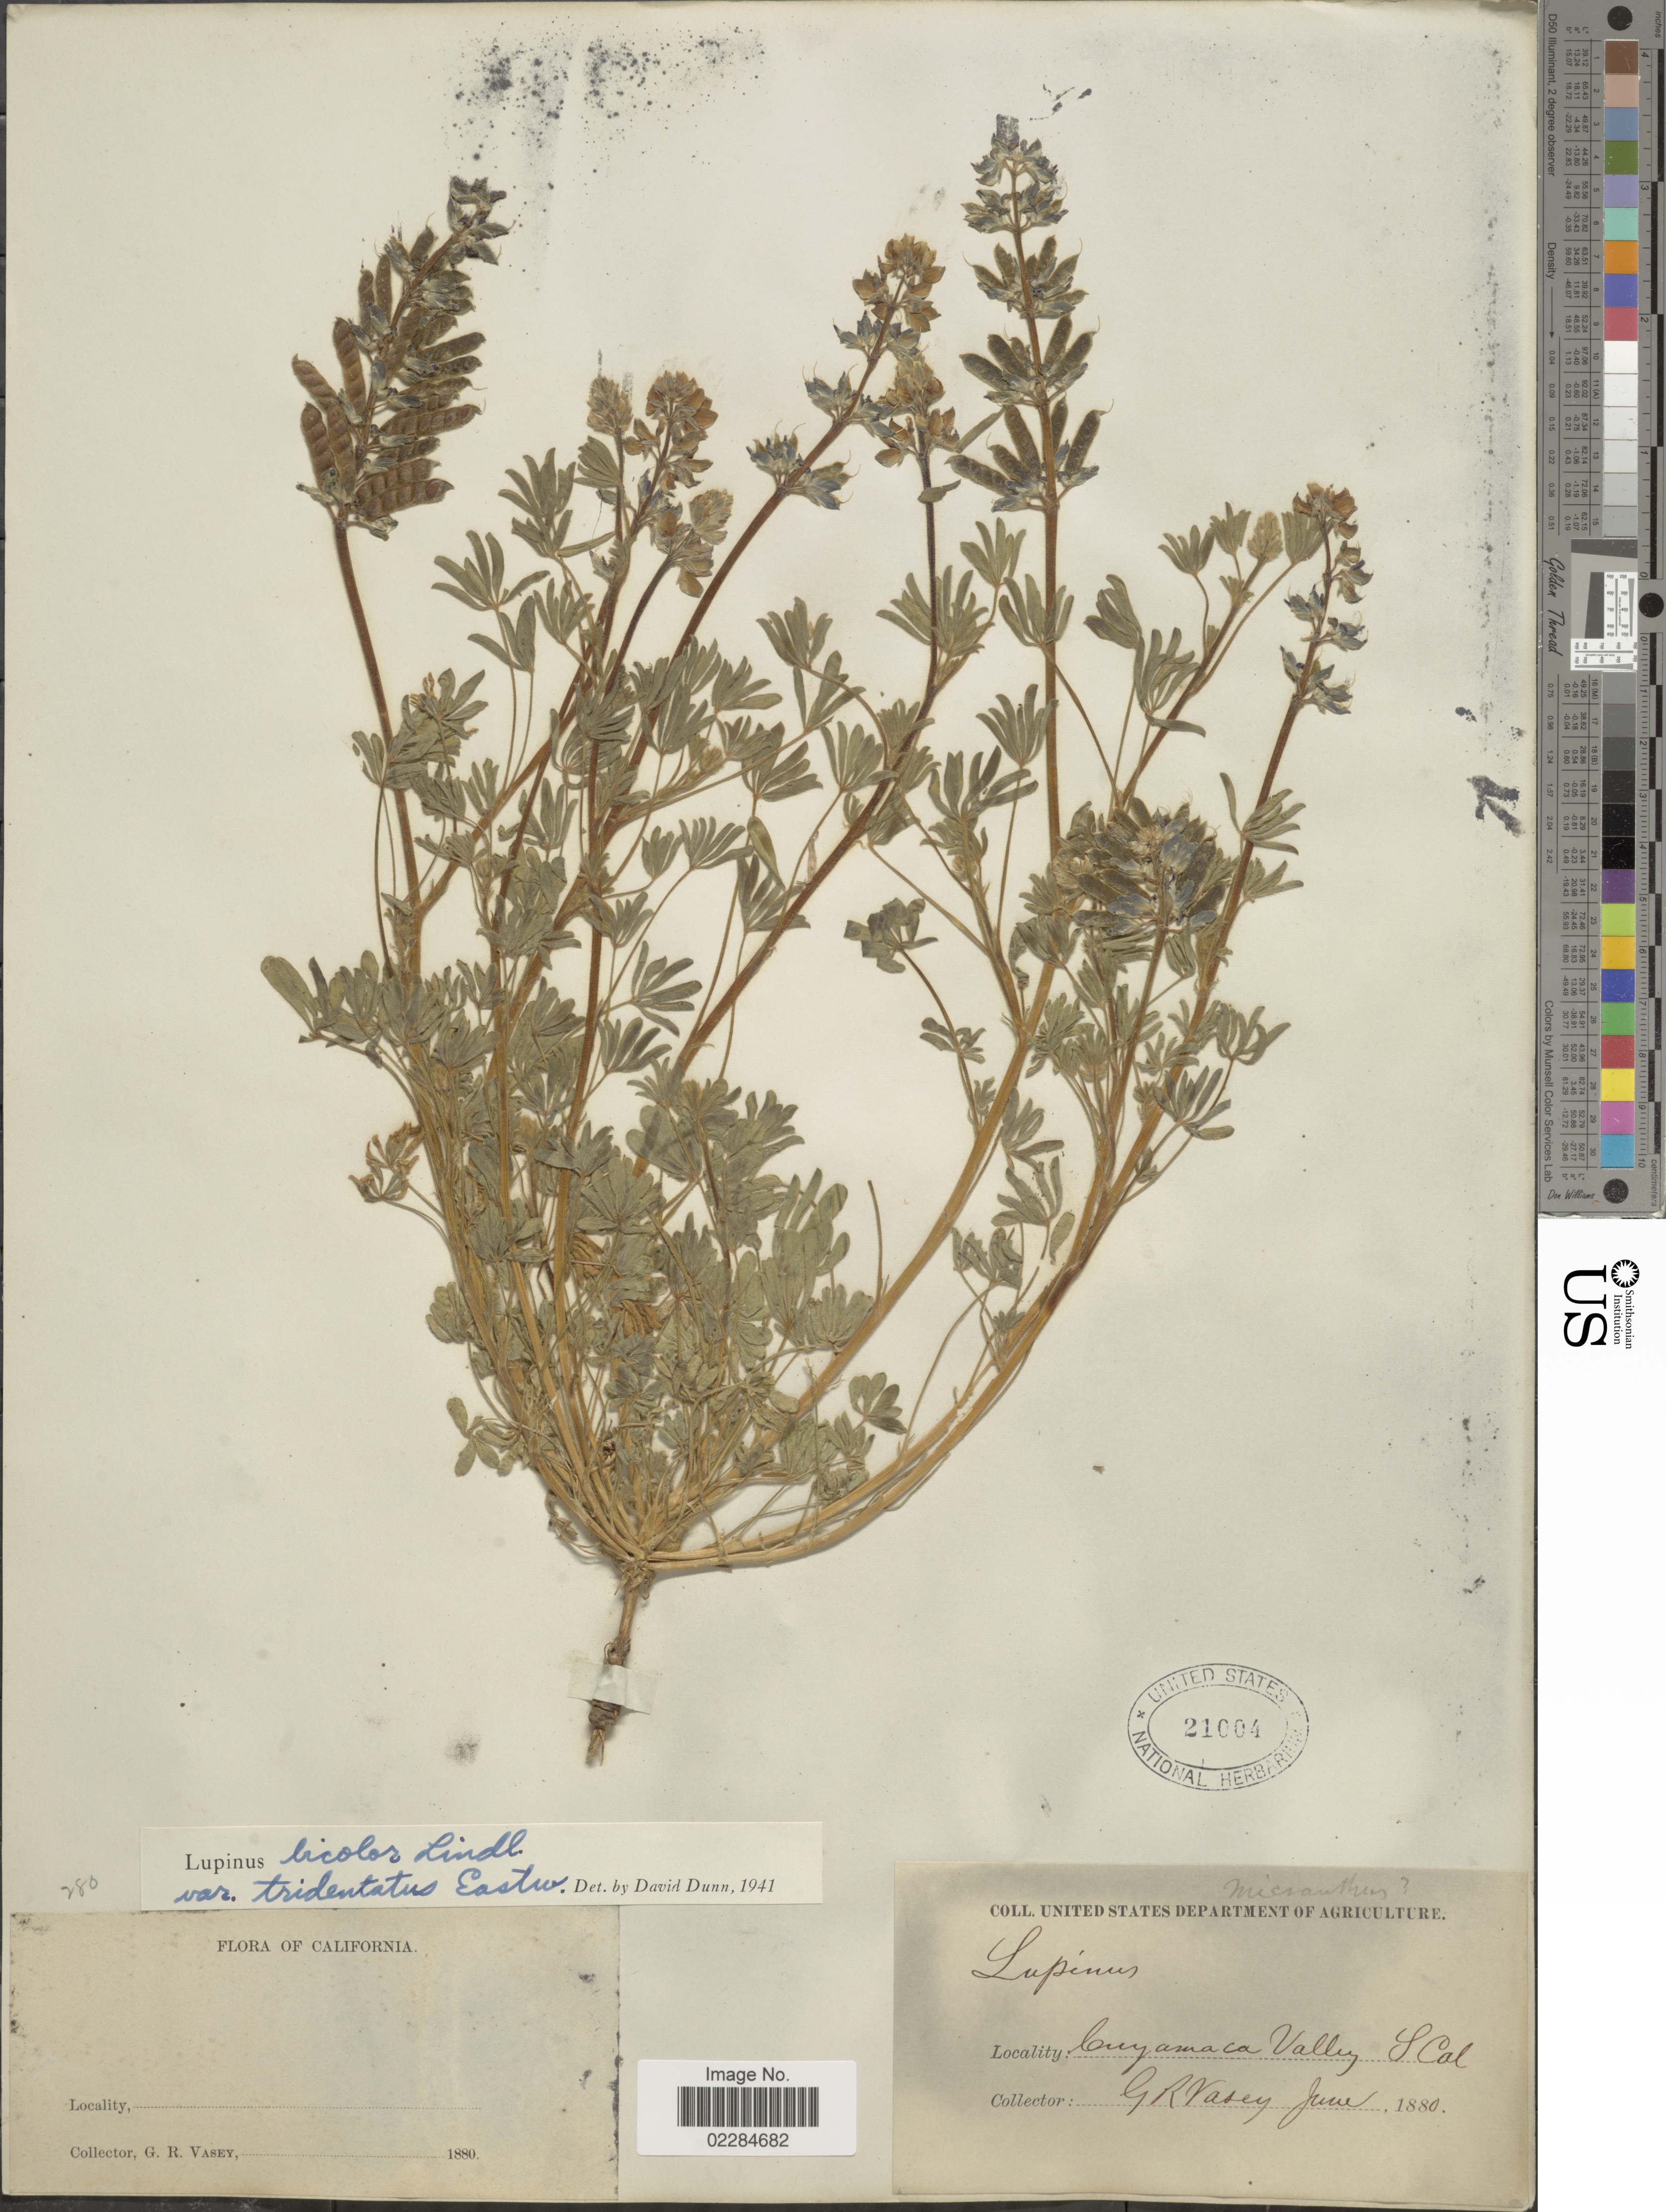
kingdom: Plantae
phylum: Tracheophyta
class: Magnoliopsida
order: Fabales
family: Fabaceae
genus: Lupinus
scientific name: Lupinus bicolor var. tridentatus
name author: Lindl.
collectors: G. R. Vasey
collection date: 1880-06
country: United States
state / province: California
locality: Guyamaca Valley, S. Cal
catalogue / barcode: US 21004